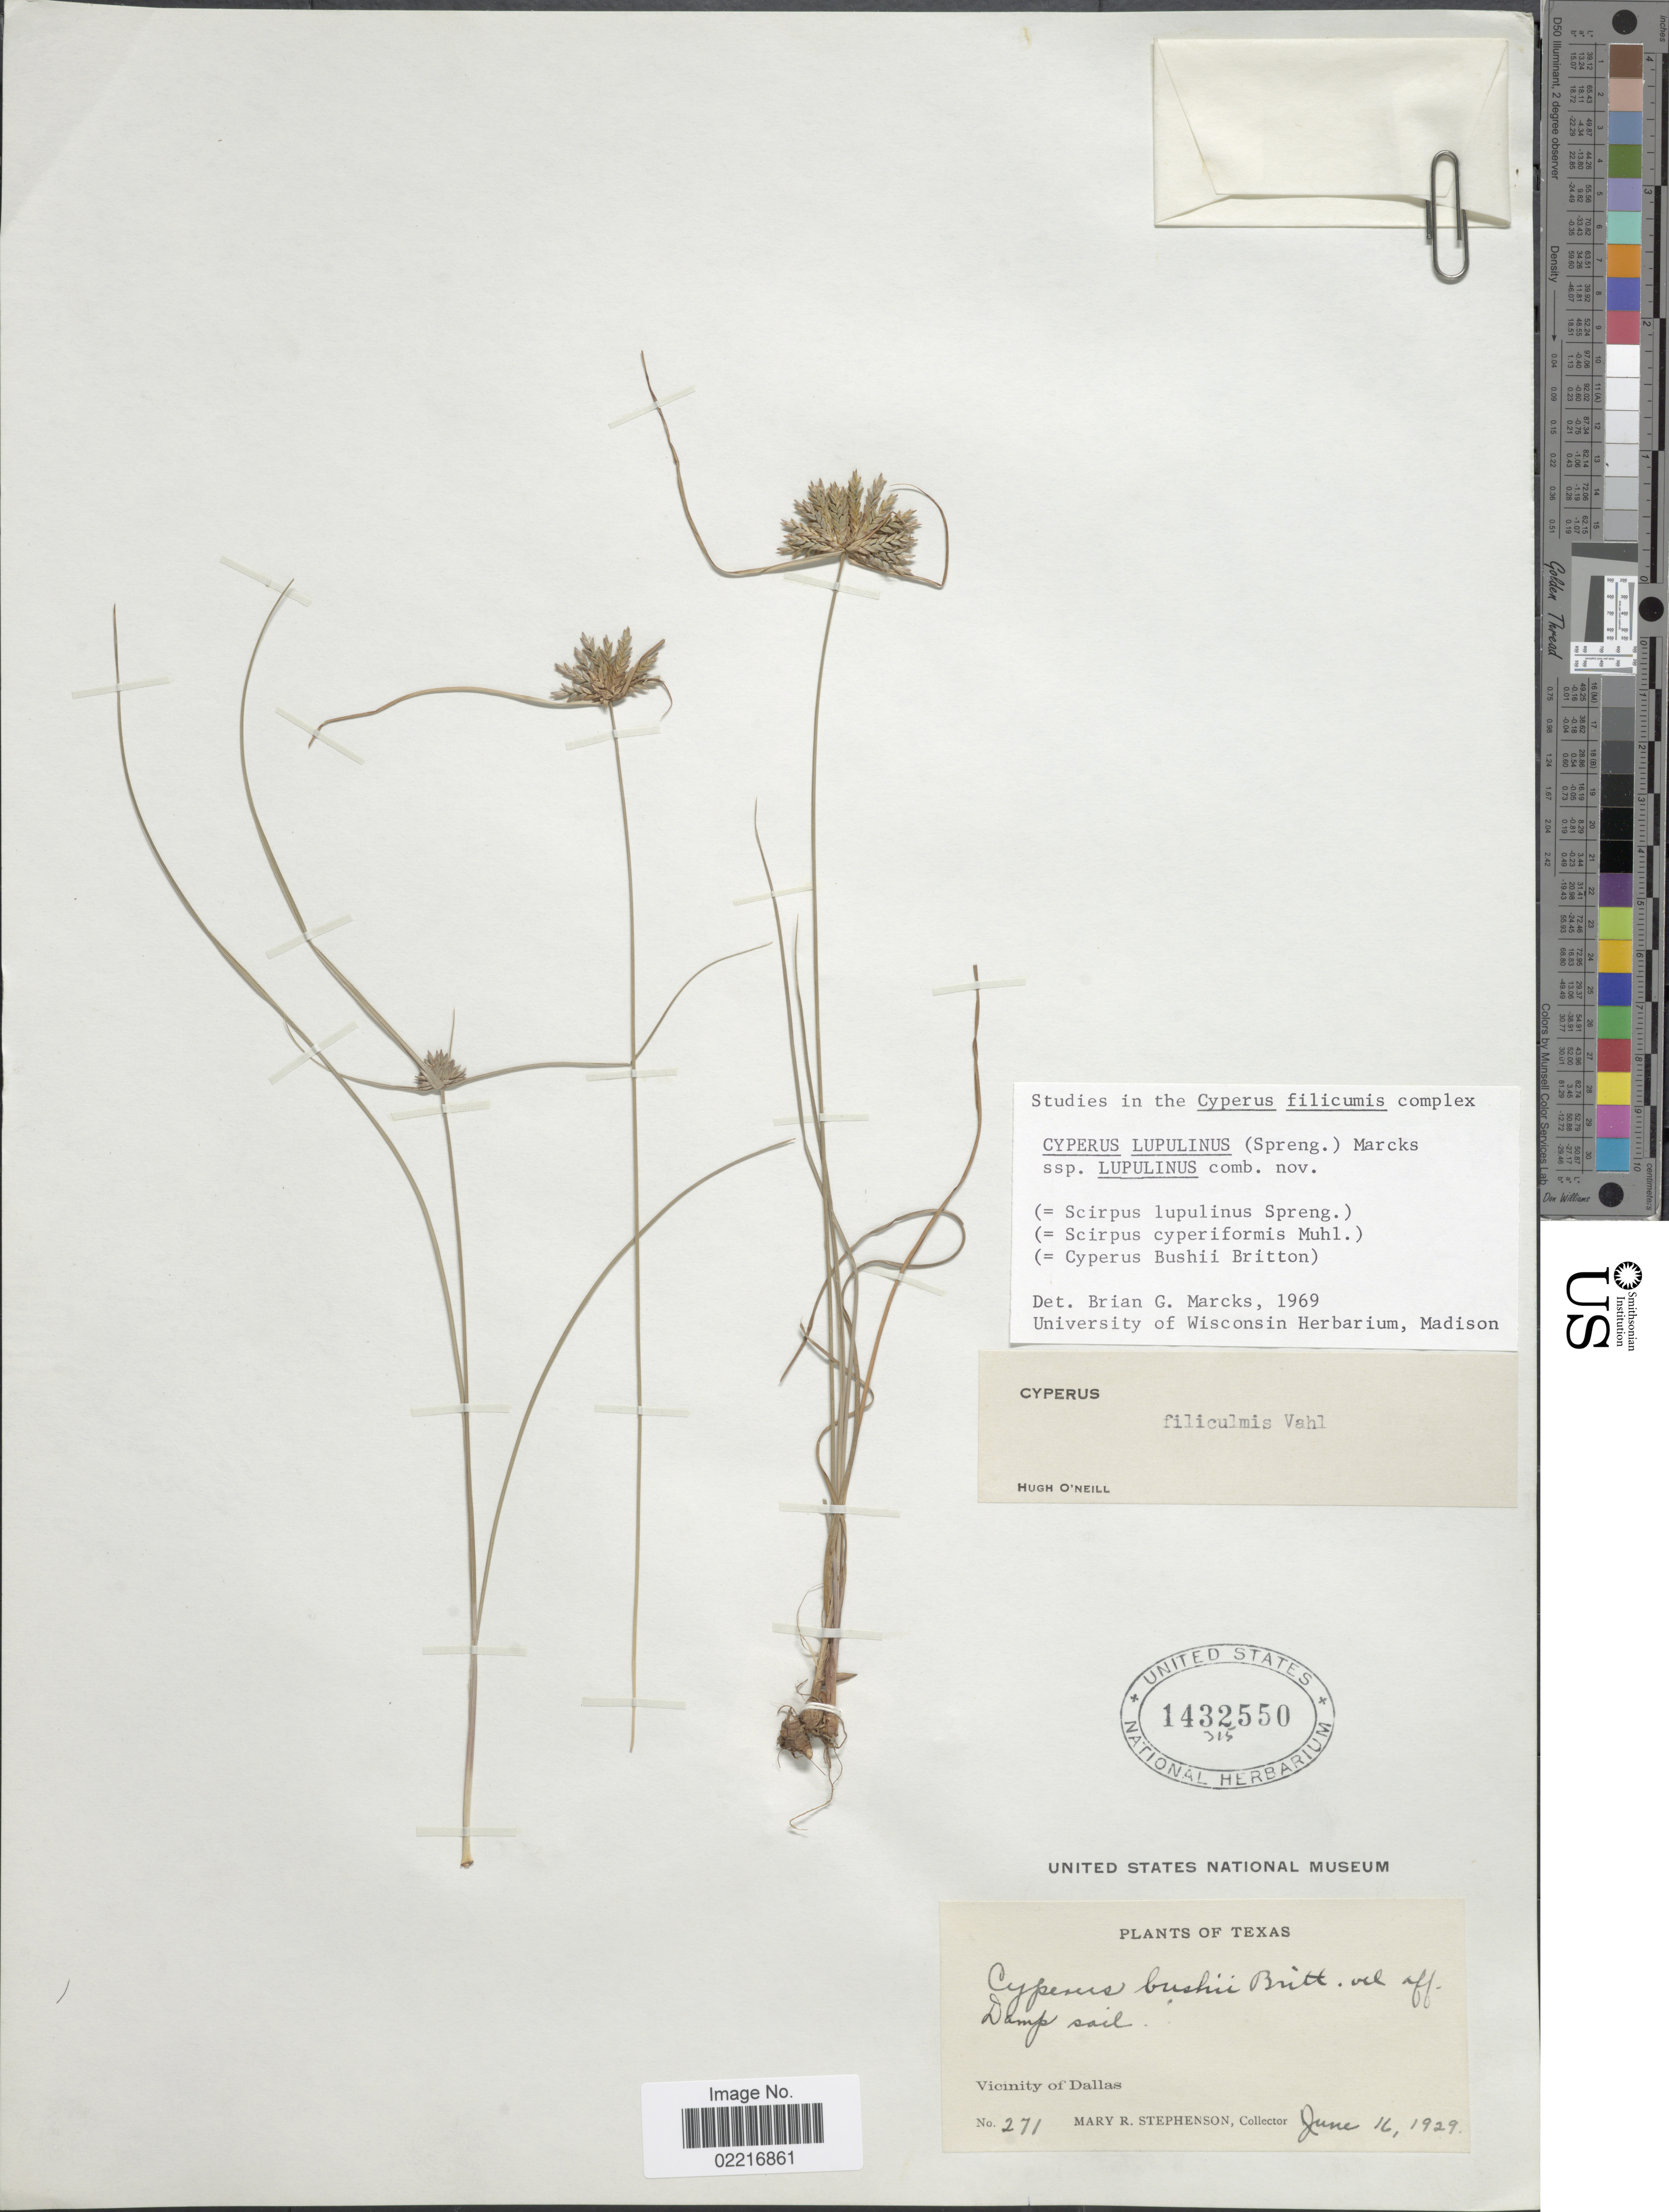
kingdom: Plantae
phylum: Tracheophyta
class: Liliopsida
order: Poales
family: Cyperaceae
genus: Cyperus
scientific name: Cyperus lupulinus subsp. lupulinus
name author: (Spreng.) Marcks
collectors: M. Stephenson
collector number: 271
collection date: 1929-06-16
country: United States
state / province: Texas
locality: Vicinity of Dallas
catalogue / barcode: US 1432550